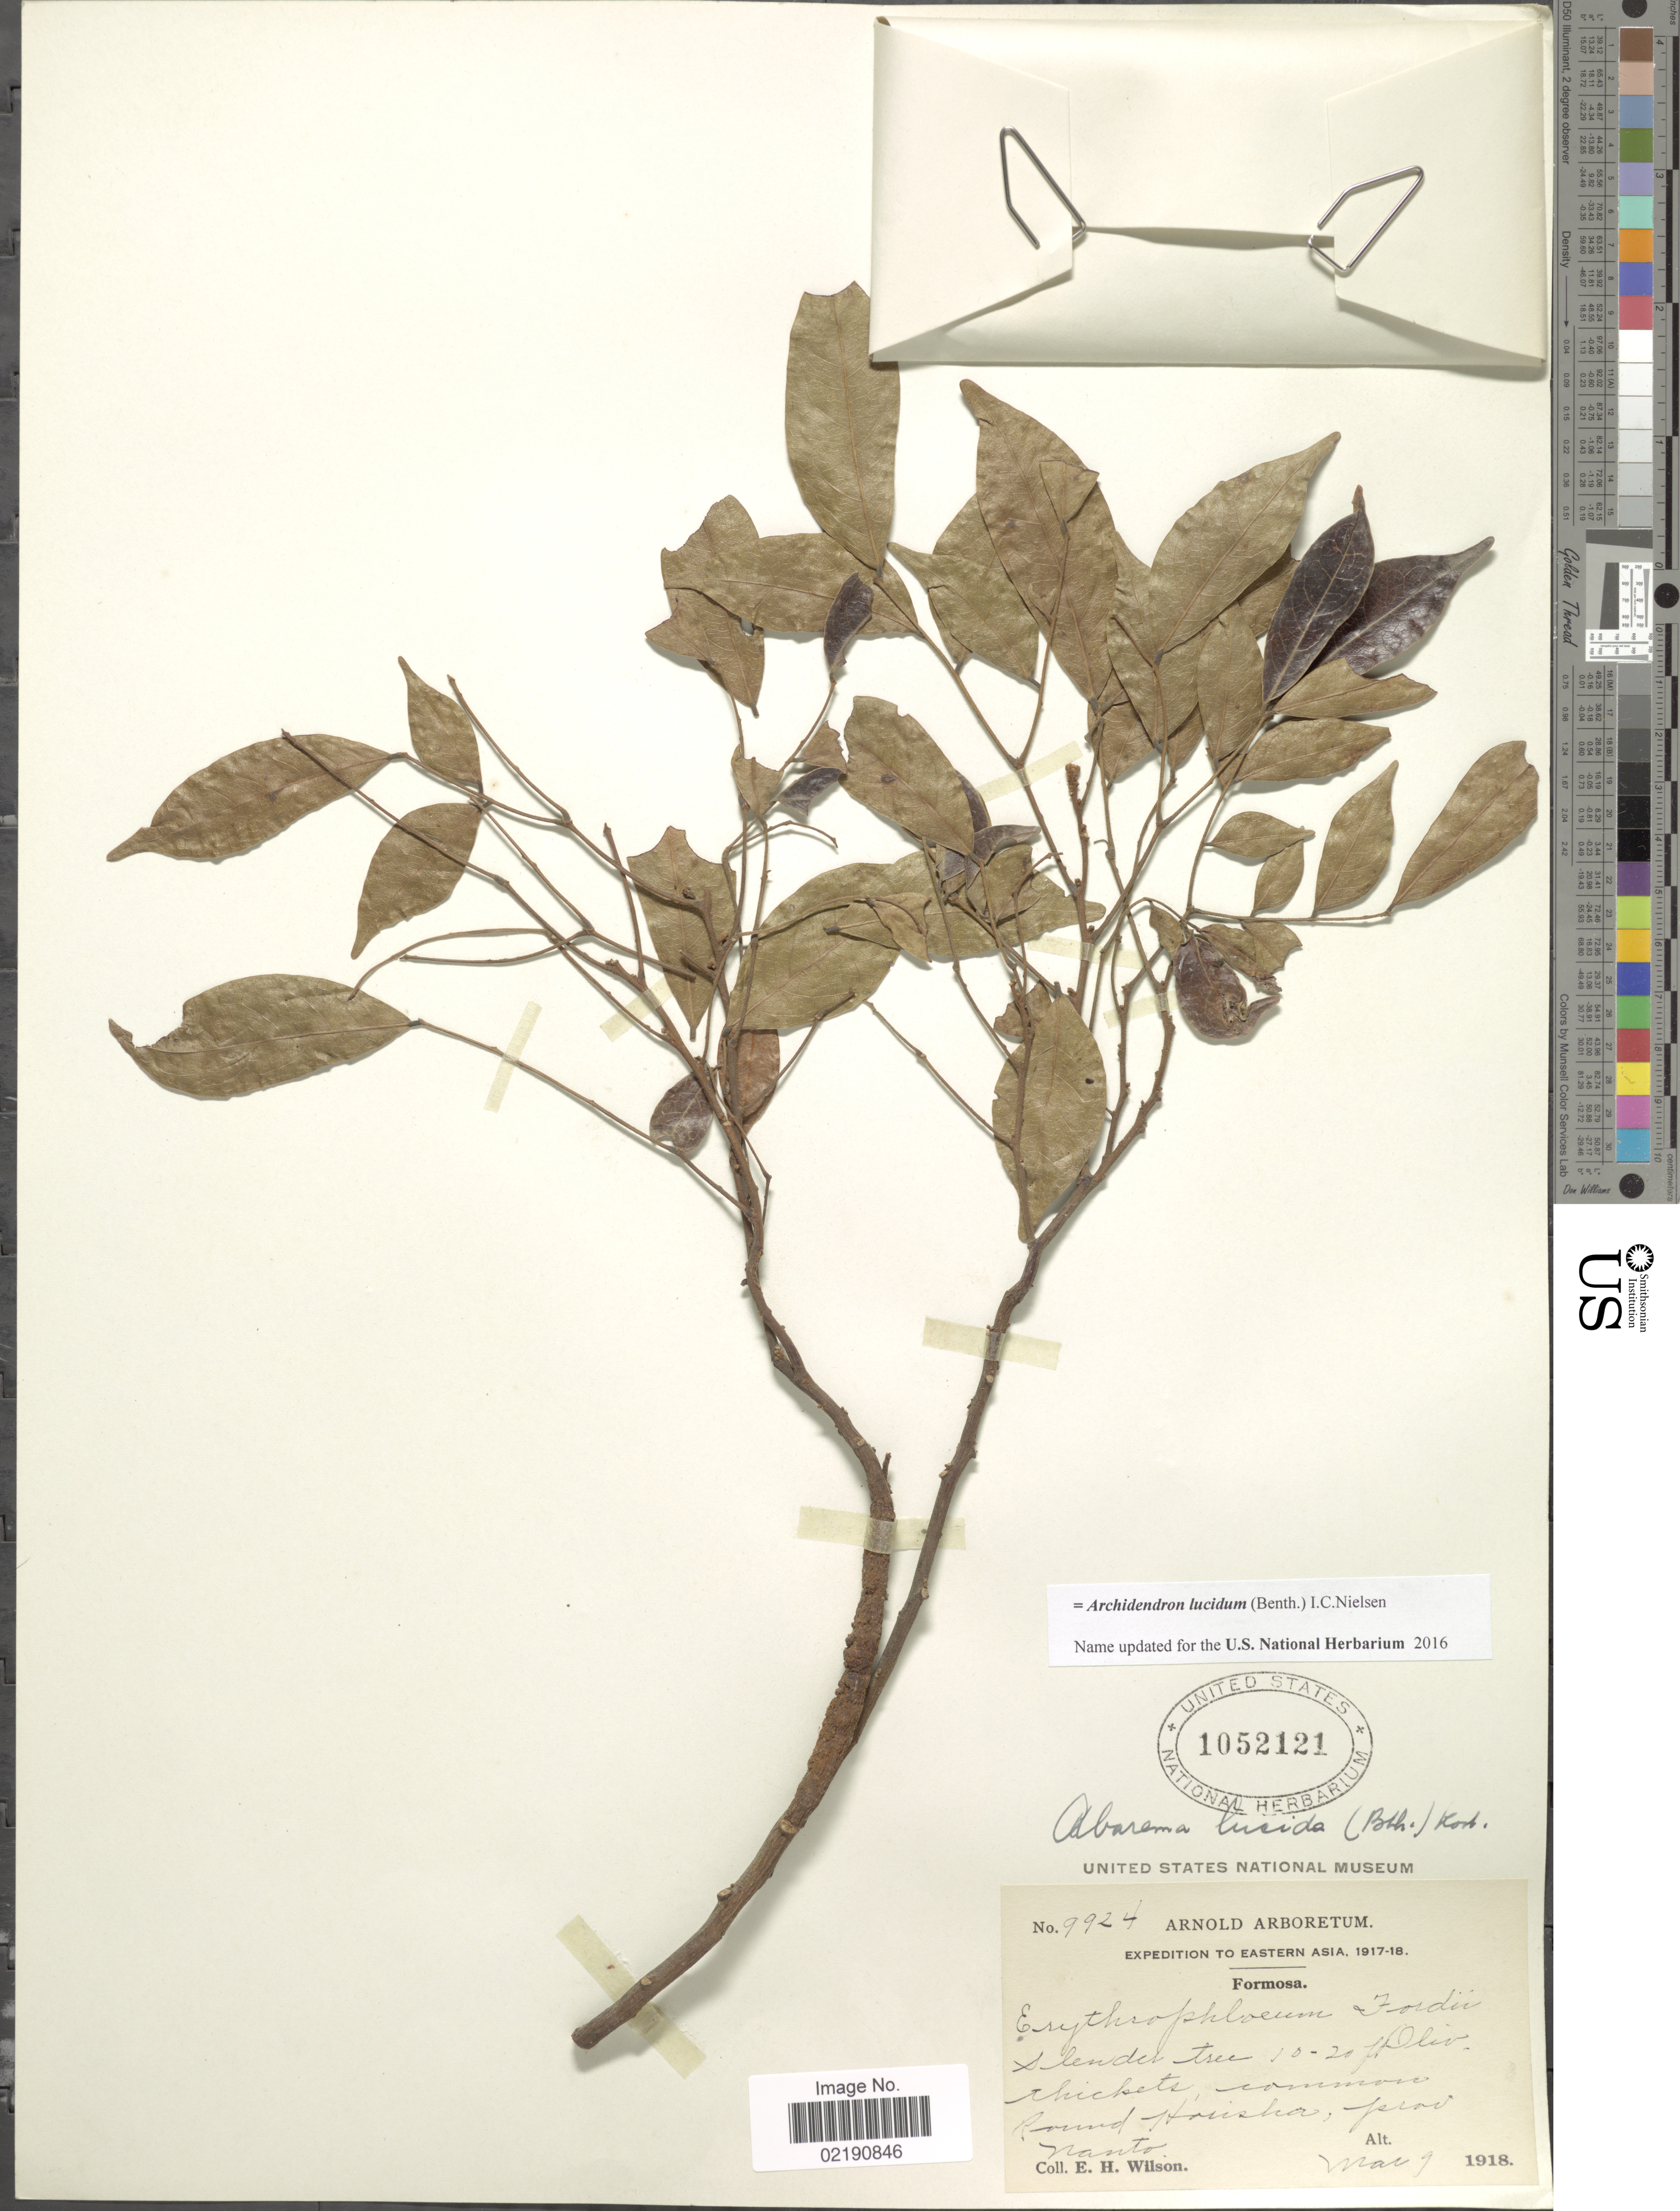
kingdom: Plantae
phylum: Tracheophyta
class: Magnoliopsida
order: Fabales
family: Fabaceae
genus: Archidendron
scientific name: Archidendron lucidum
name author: (Benth.) I.C. Nielsen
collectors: E. Wilson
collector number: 9924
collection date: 1918-03-09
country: Taiwan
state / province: Nantou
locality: Olive thicket, common round Housha, prov. Nanto. Eastern Asia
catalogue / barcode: US 1052121